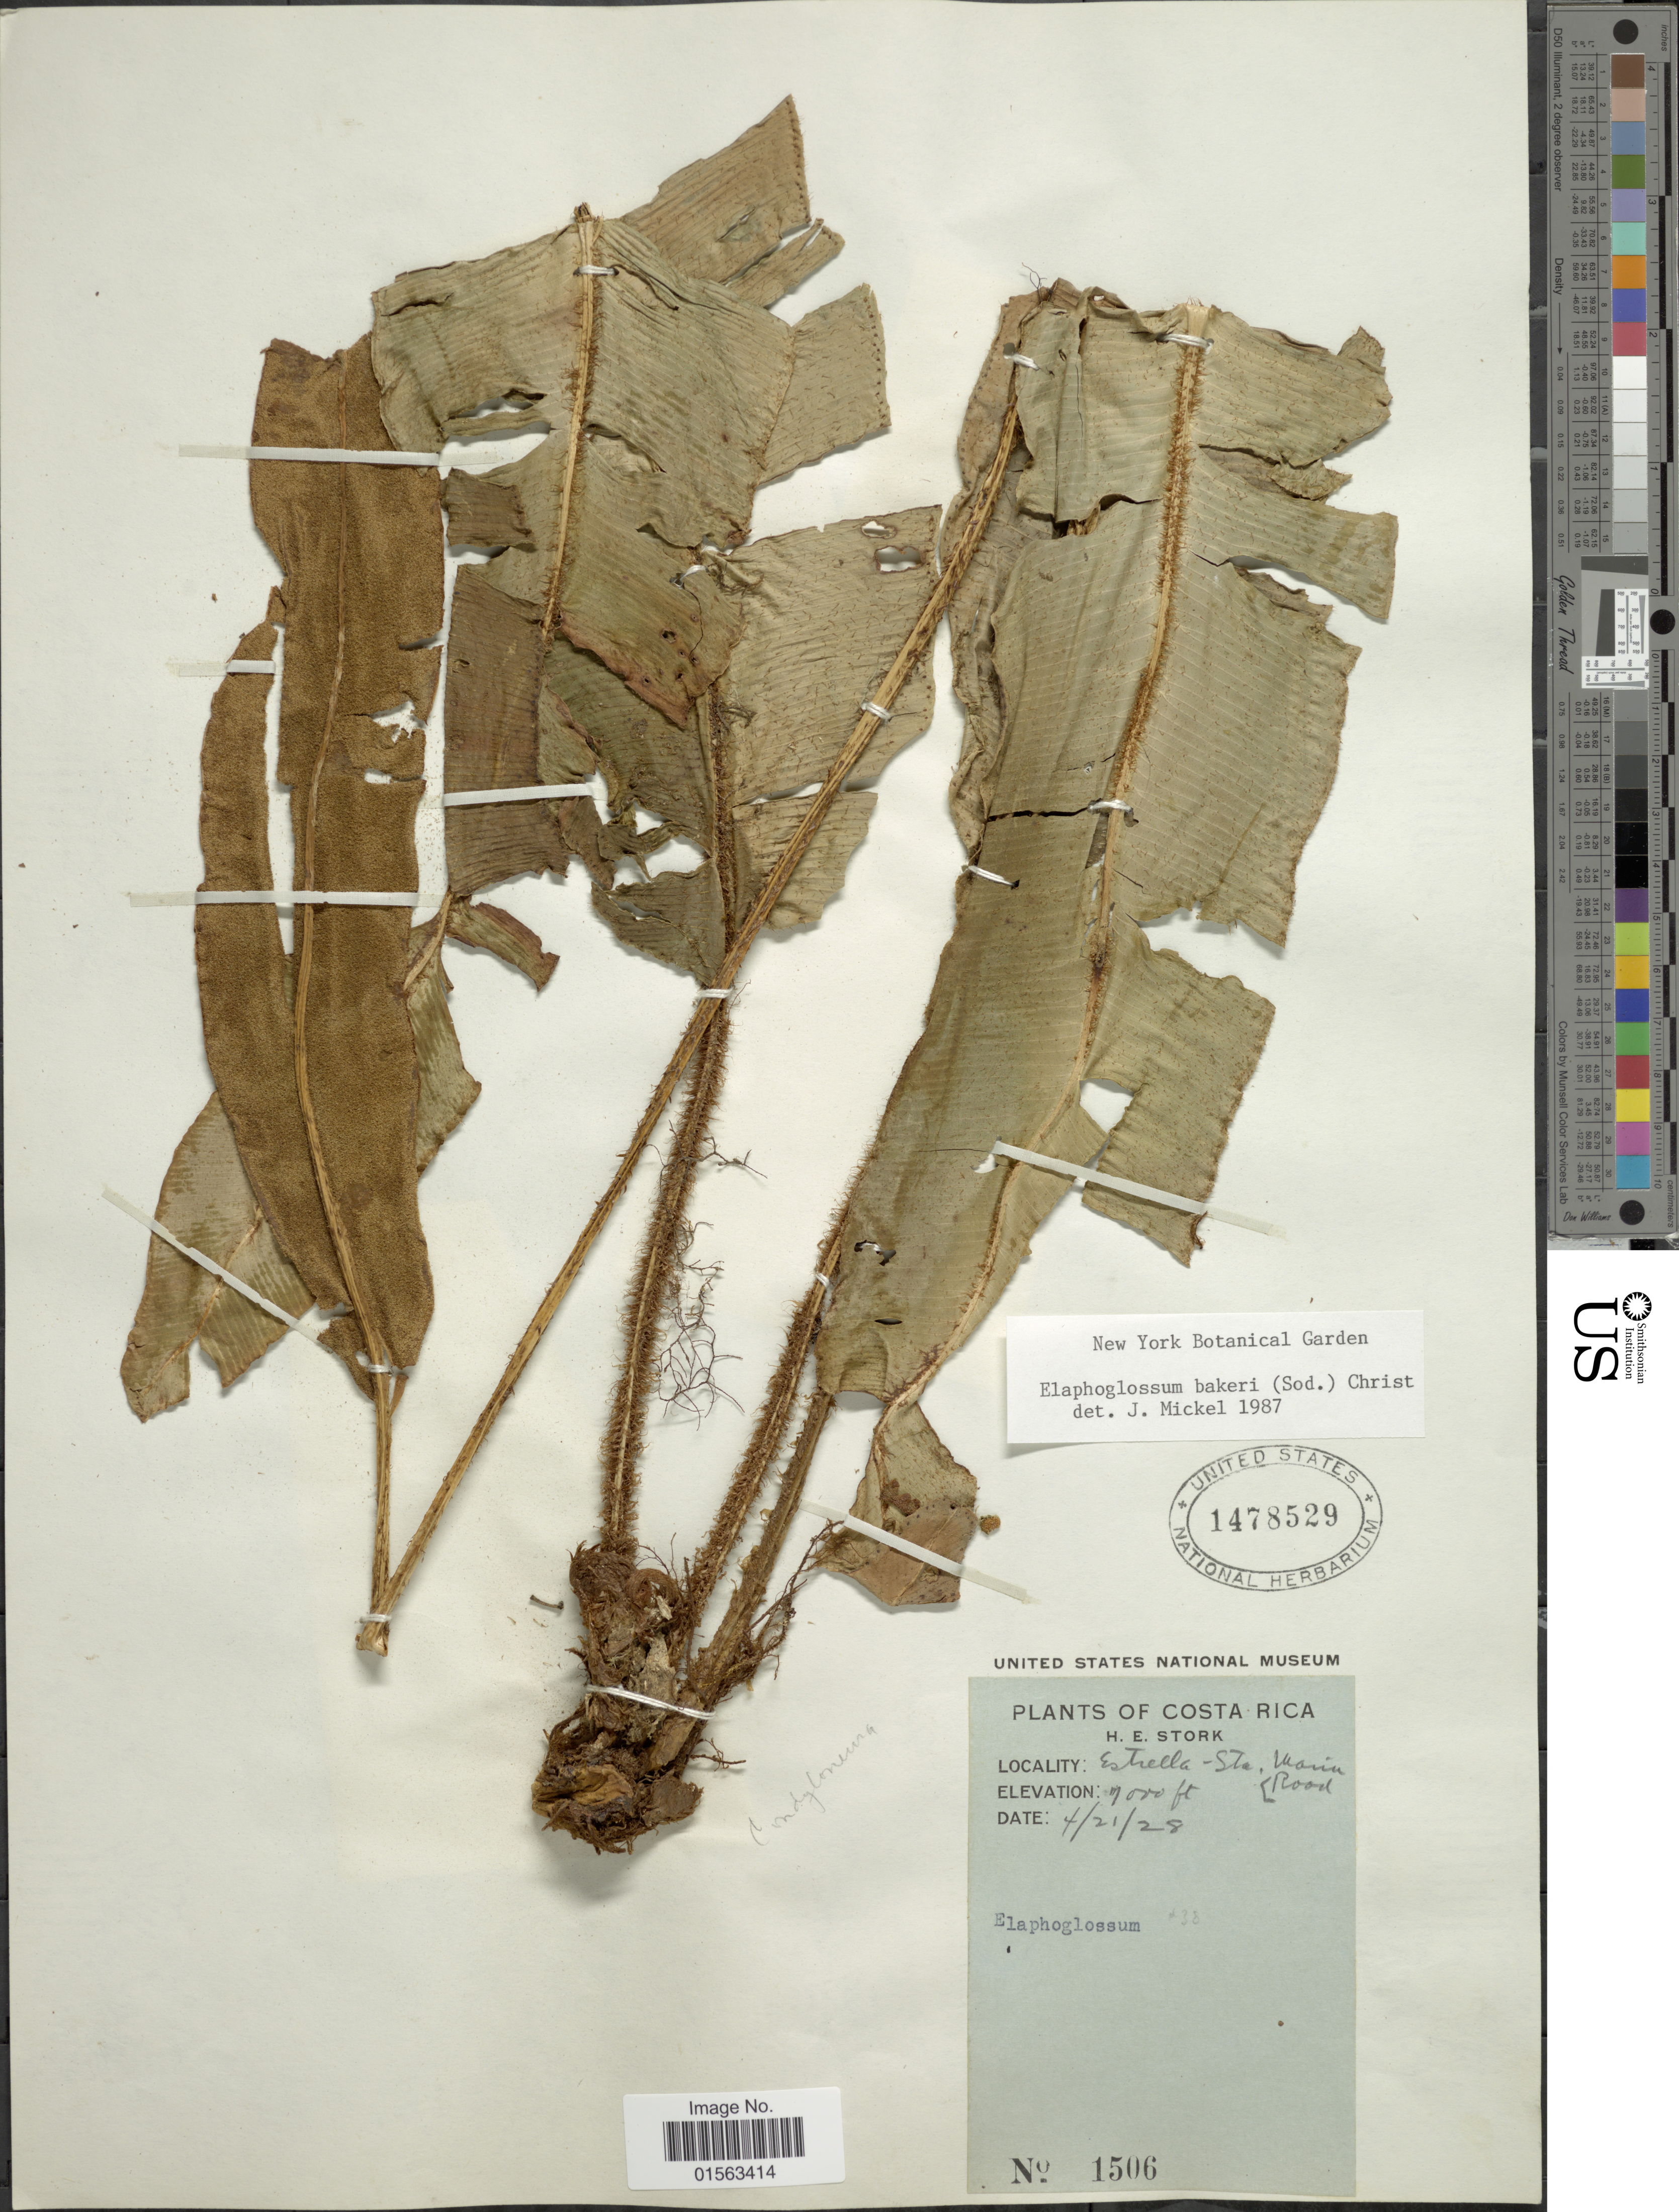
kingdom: Plantae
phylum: Tracheophyta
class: Polypodiopsida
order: Polypodiales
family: Dryopteridaceae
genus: Elaphoglossum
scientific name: Elaphoglossum bakeri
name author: (Sodiro) Christ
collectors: H. E. Stork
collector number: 1506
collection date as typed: Transcribed d/m/y: 21/4/28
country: Costa Rica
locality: Estrella-Sta, main road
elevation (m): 1219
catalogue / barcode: US 1478529